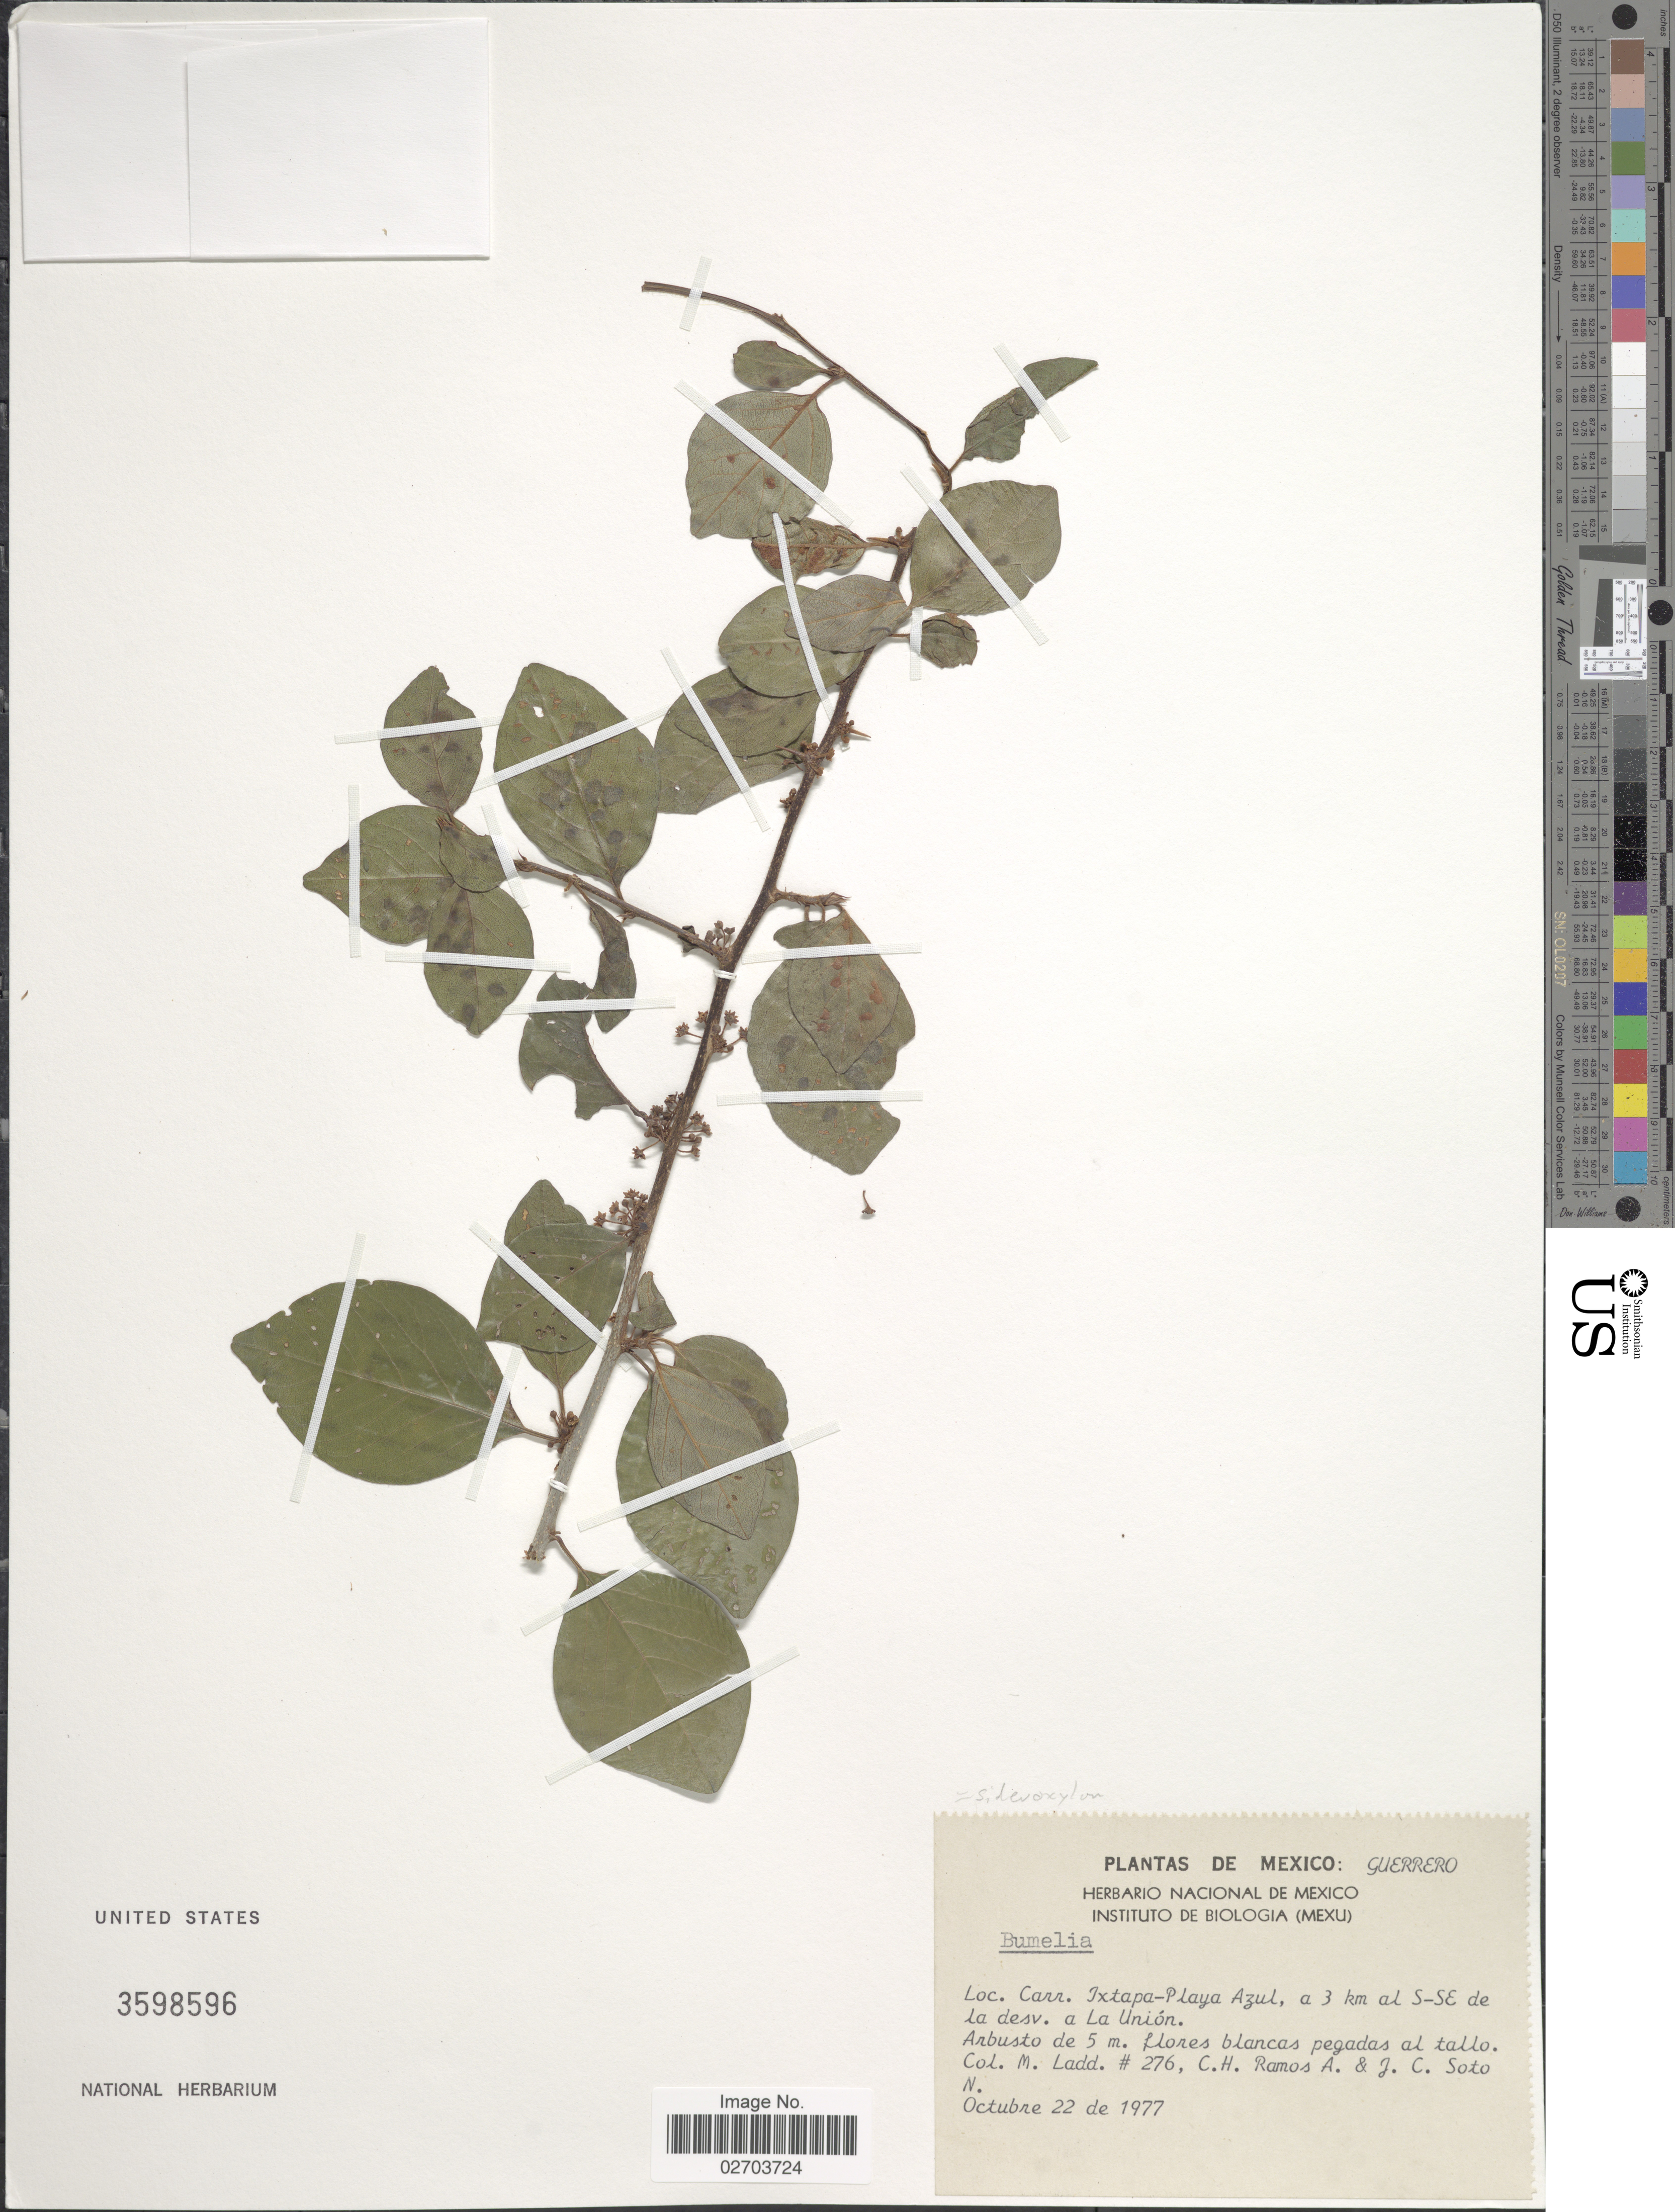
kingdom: Plantae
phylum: Tracheophyta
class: Magnoliopsida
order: Ericales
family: Sapotaceae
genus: Sideroxylon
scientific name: Sideroxylon sp.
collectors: M. Ladd, C. Ramos A. & J. C. Soto Núñez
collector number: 276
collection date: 1977-10-22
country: Mexico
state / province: Guerrero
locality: Carr. Ixtapa-Playa Azul, a 3 km al S-SE de la desv. a La Union.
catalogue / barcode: US 3598596